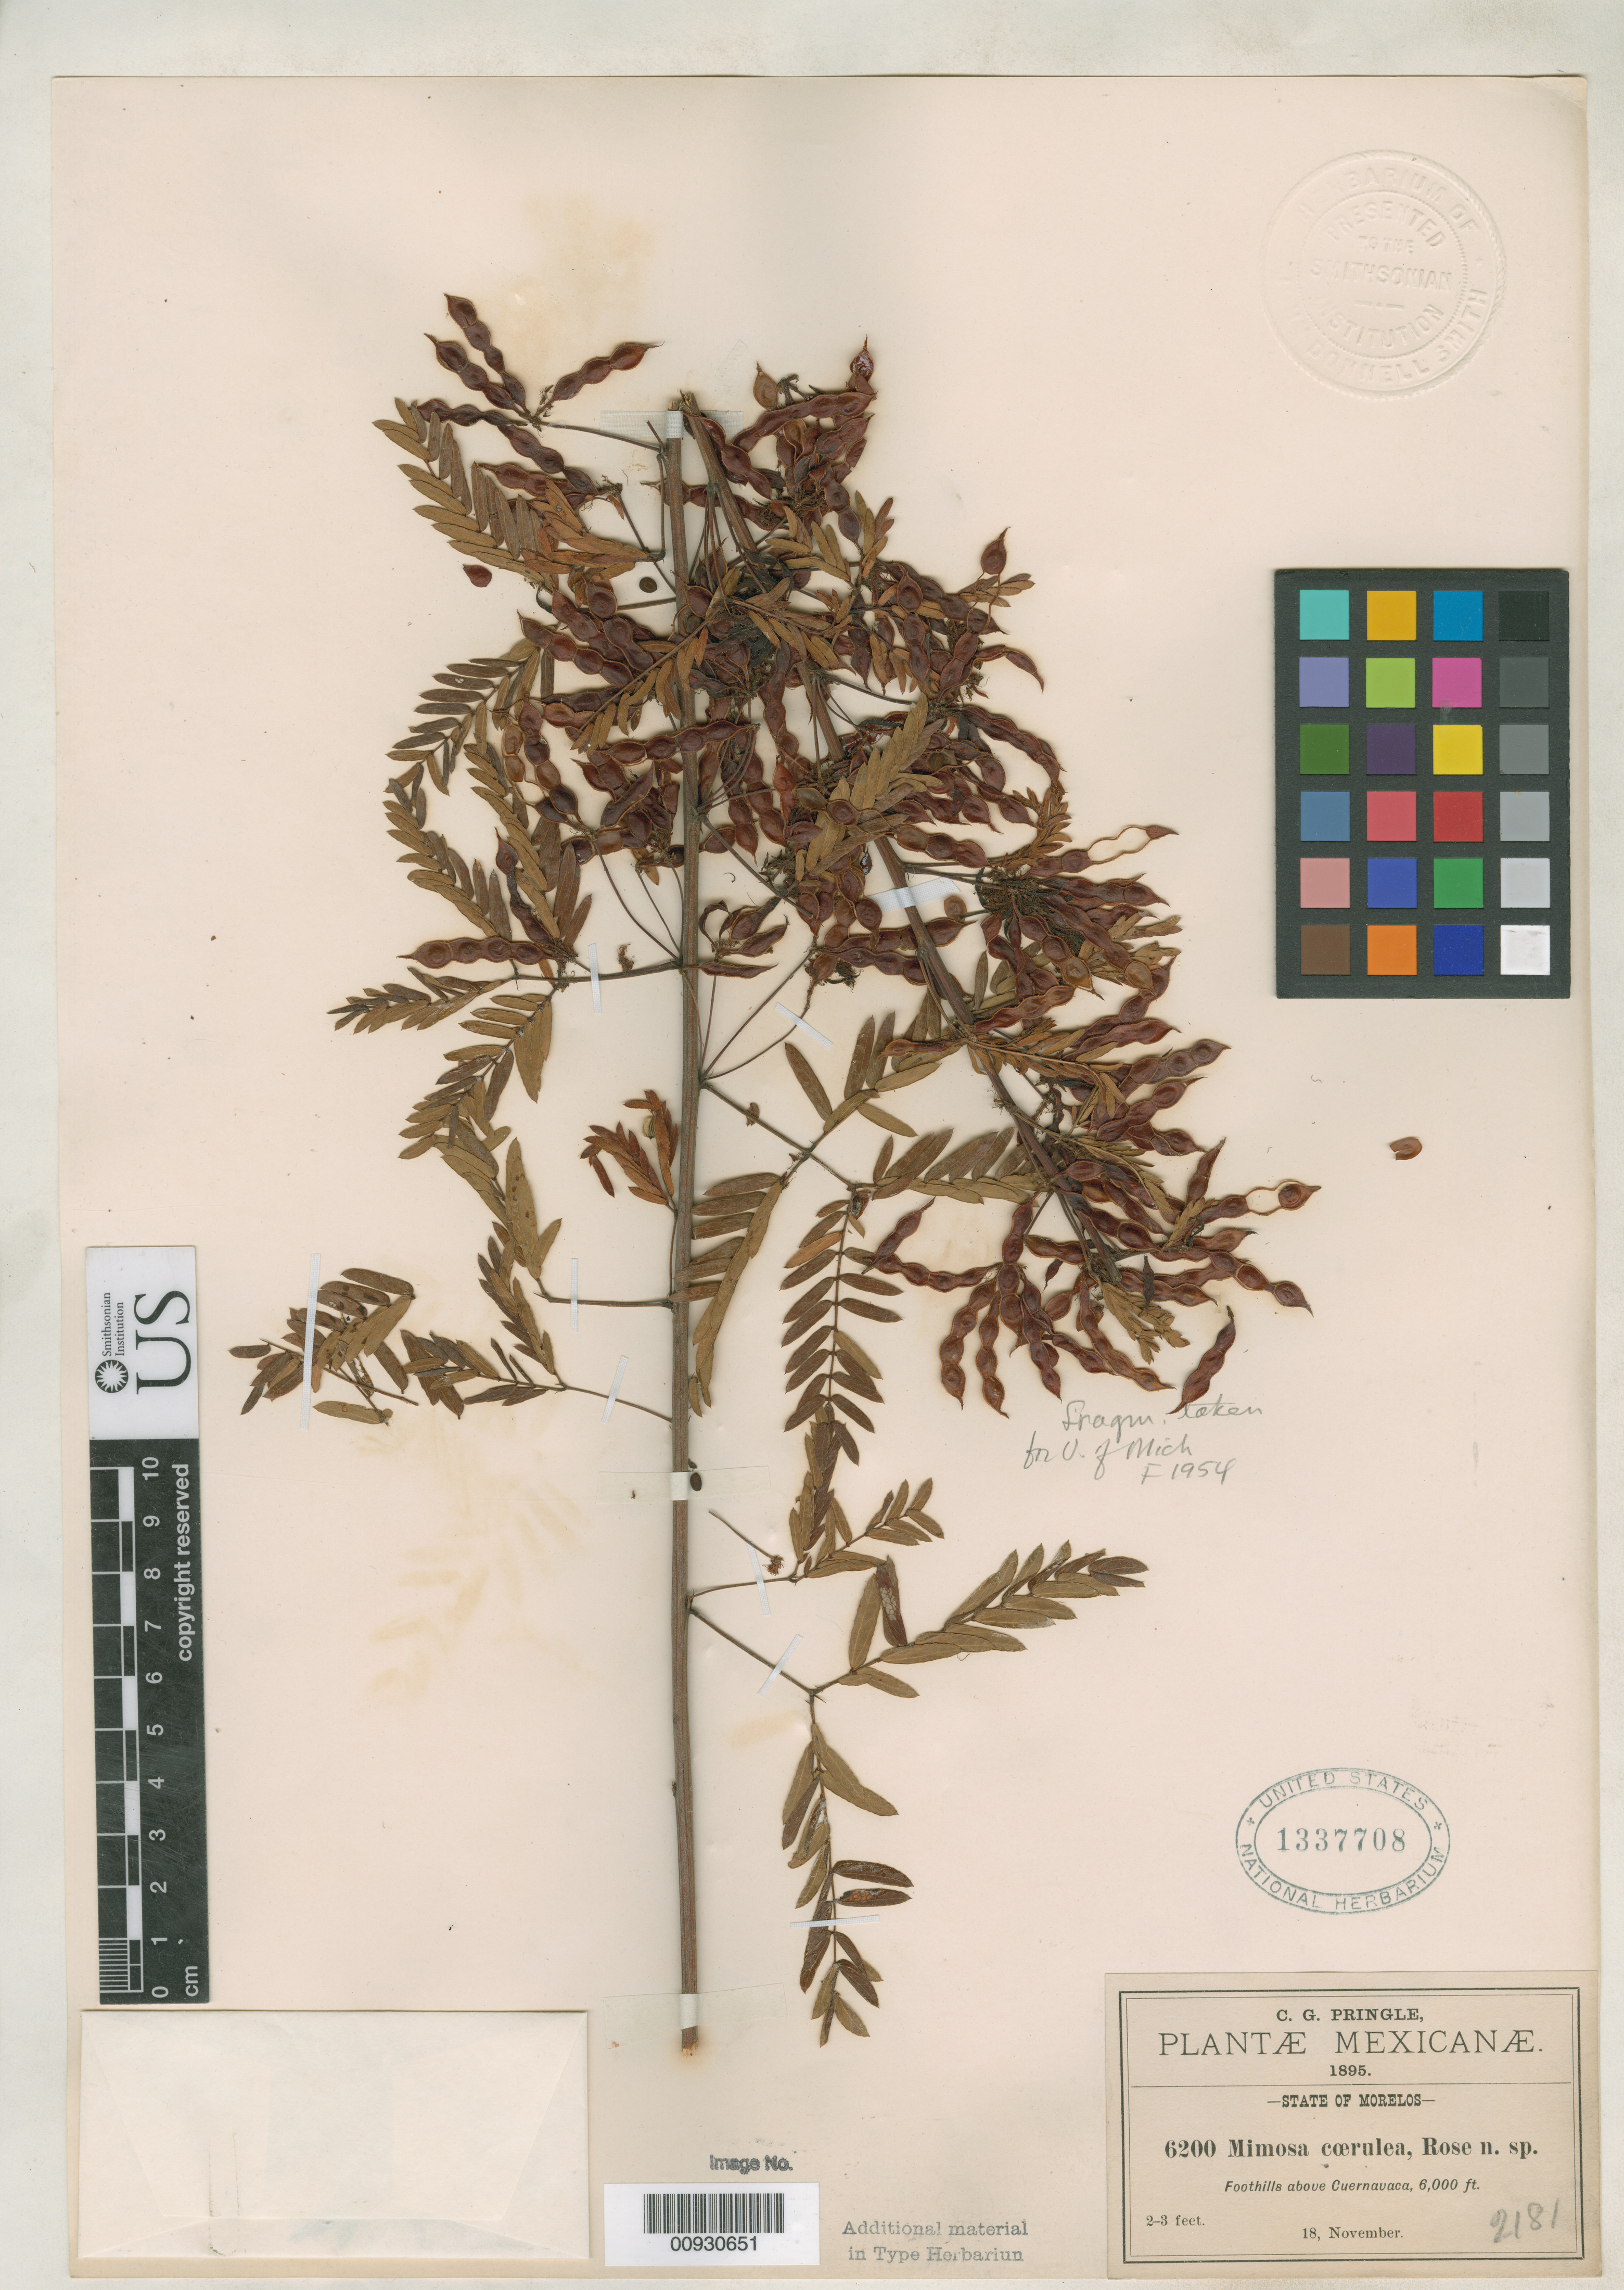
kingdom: Plantae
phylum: Tracheophyta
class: Magnoliopsida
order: Fabales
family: Fabaceae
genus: Mimosa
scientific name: Mimosa caerulea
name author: Rose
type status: Syntype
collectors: C. G. Pringle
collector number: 6200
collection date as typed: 18 Nov 1895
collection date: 1895-11-18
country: Mexico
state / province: Morelos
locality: Above Cuernavaca.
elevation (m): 1968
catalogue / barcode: US 1337708